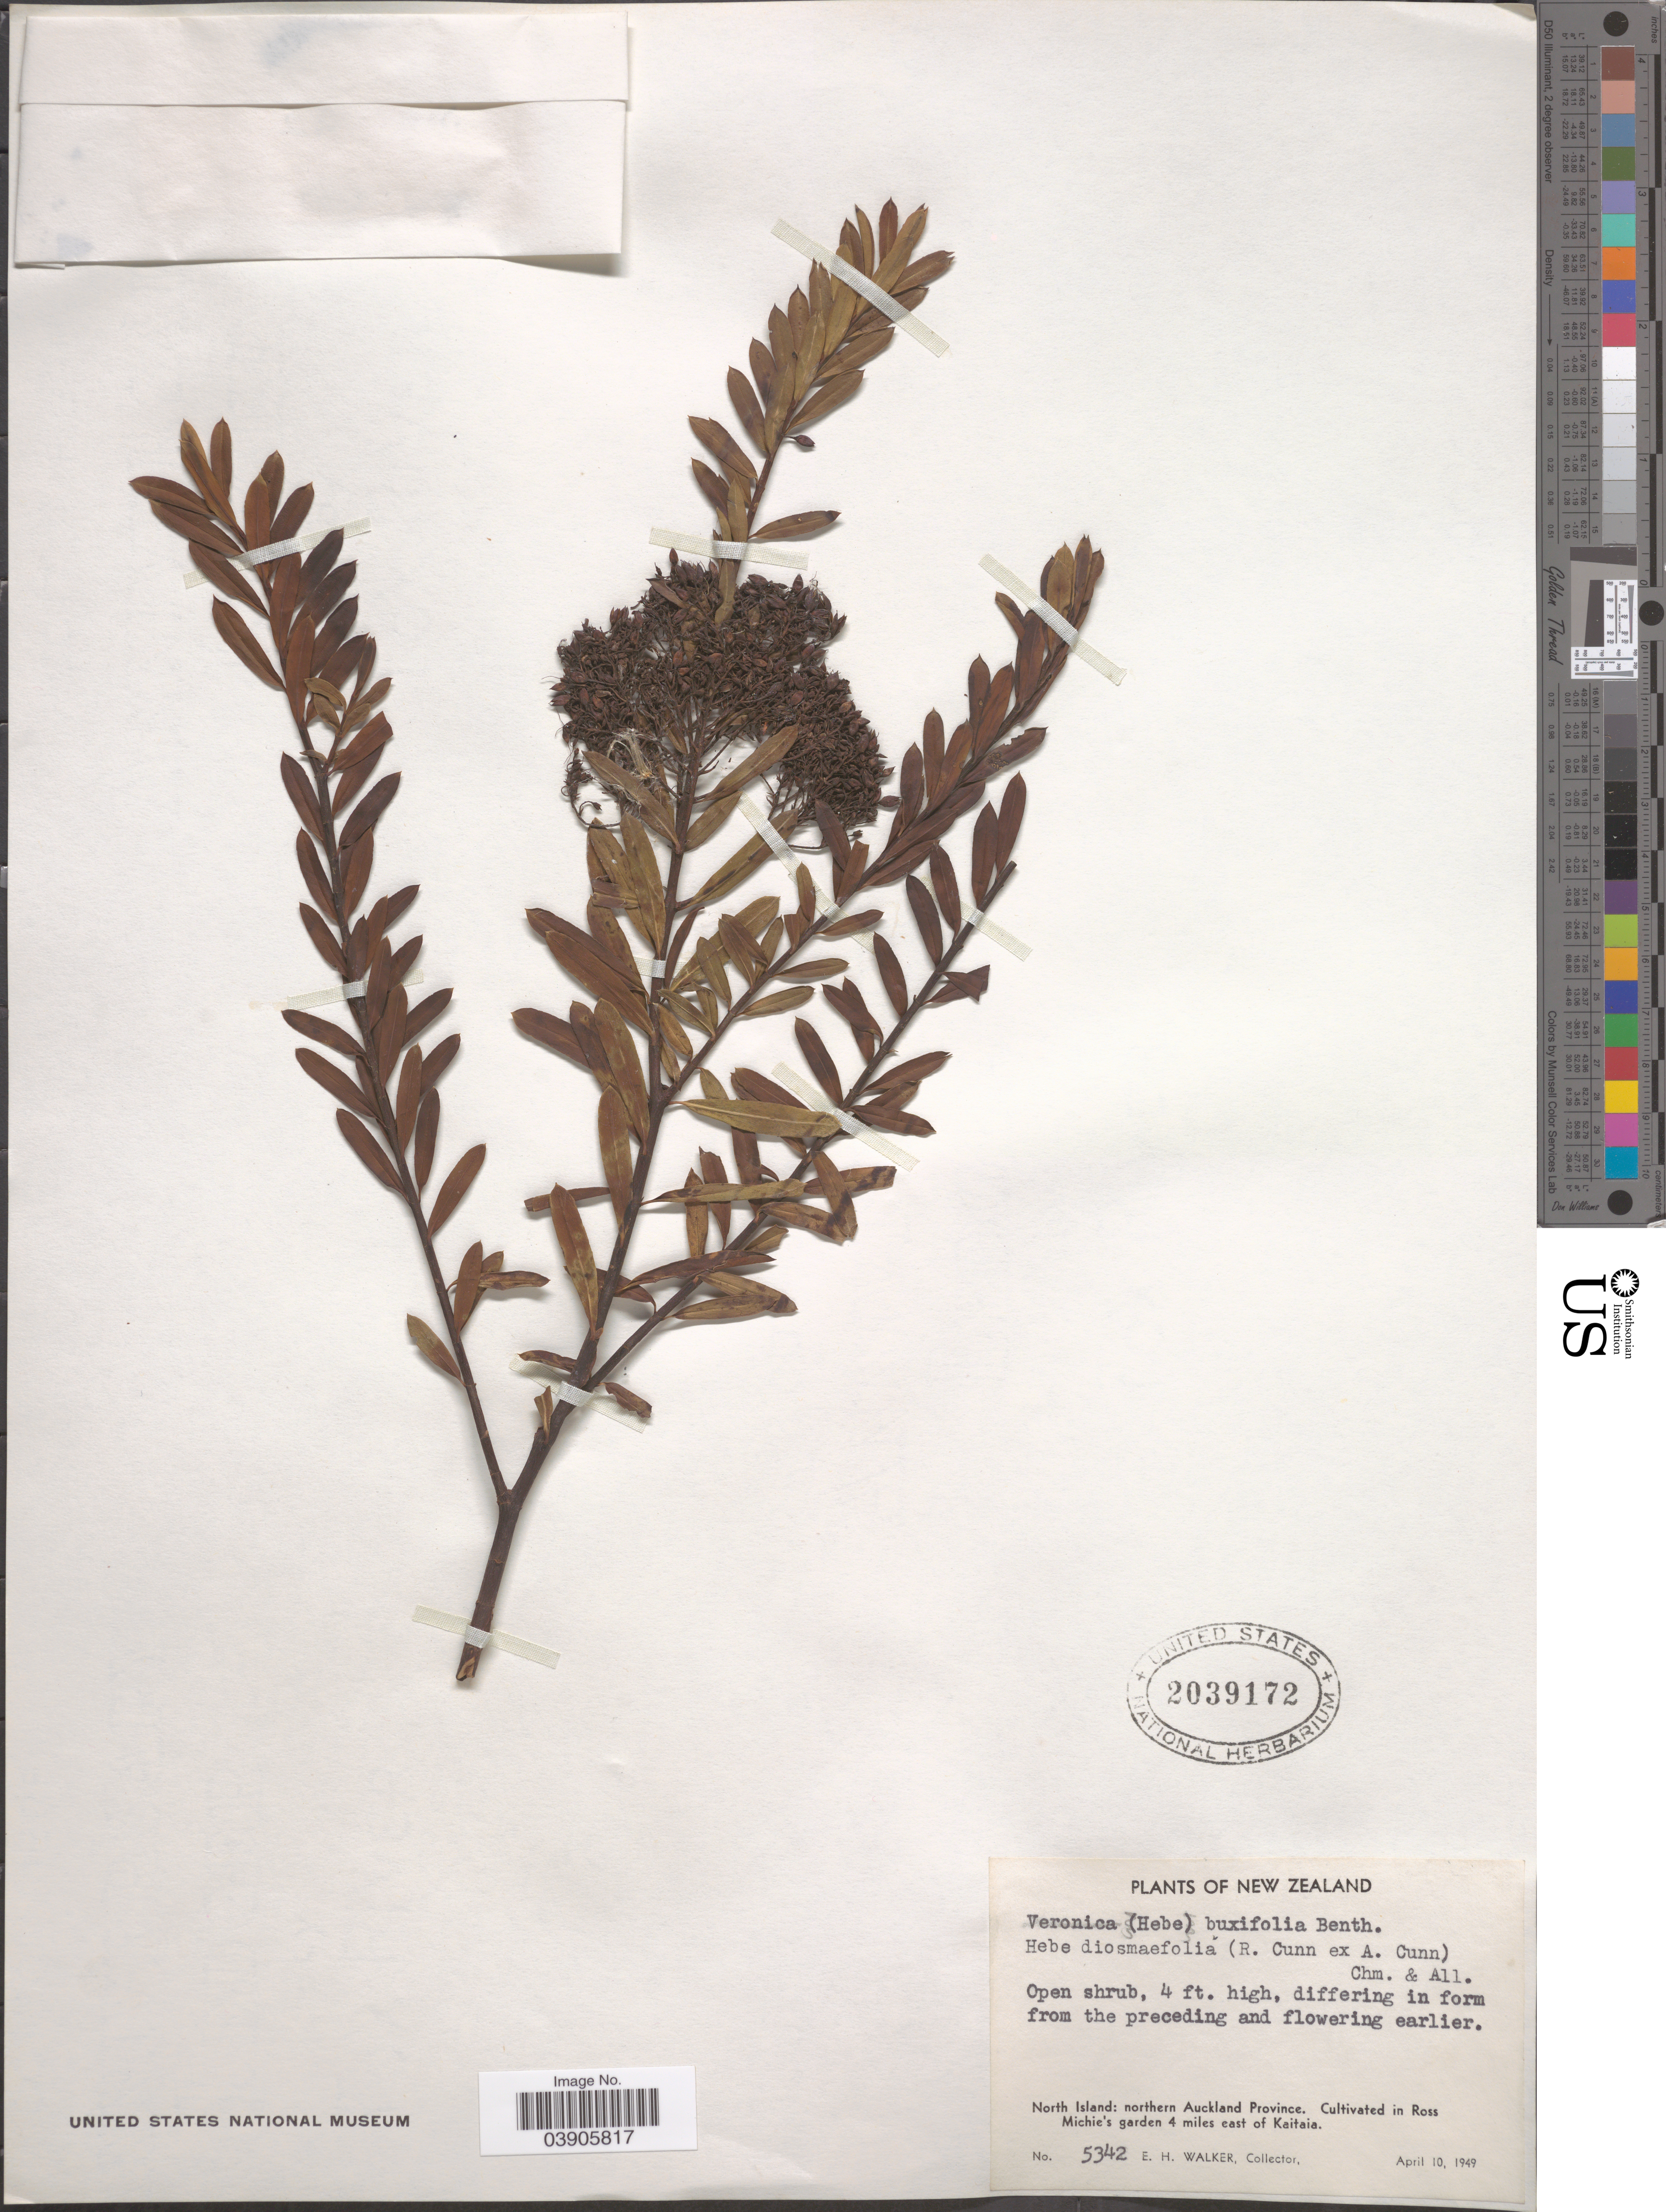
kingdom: Plantae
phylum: Tracheophyta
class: Magnoliopsida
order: Lamiales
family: Plantaginaceae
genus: Hebe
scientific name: Hebe buxifolia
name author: (Benth.) Cockayne & Allan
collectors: E. H. Walker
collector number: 5342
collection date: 1949-04-10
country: New Zealand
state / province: Auckland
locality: North Island: Northern Auckland Province. Cultivated in Ross Michie's garden 4 miles east of Kaitaia.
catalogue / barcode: US 2039172